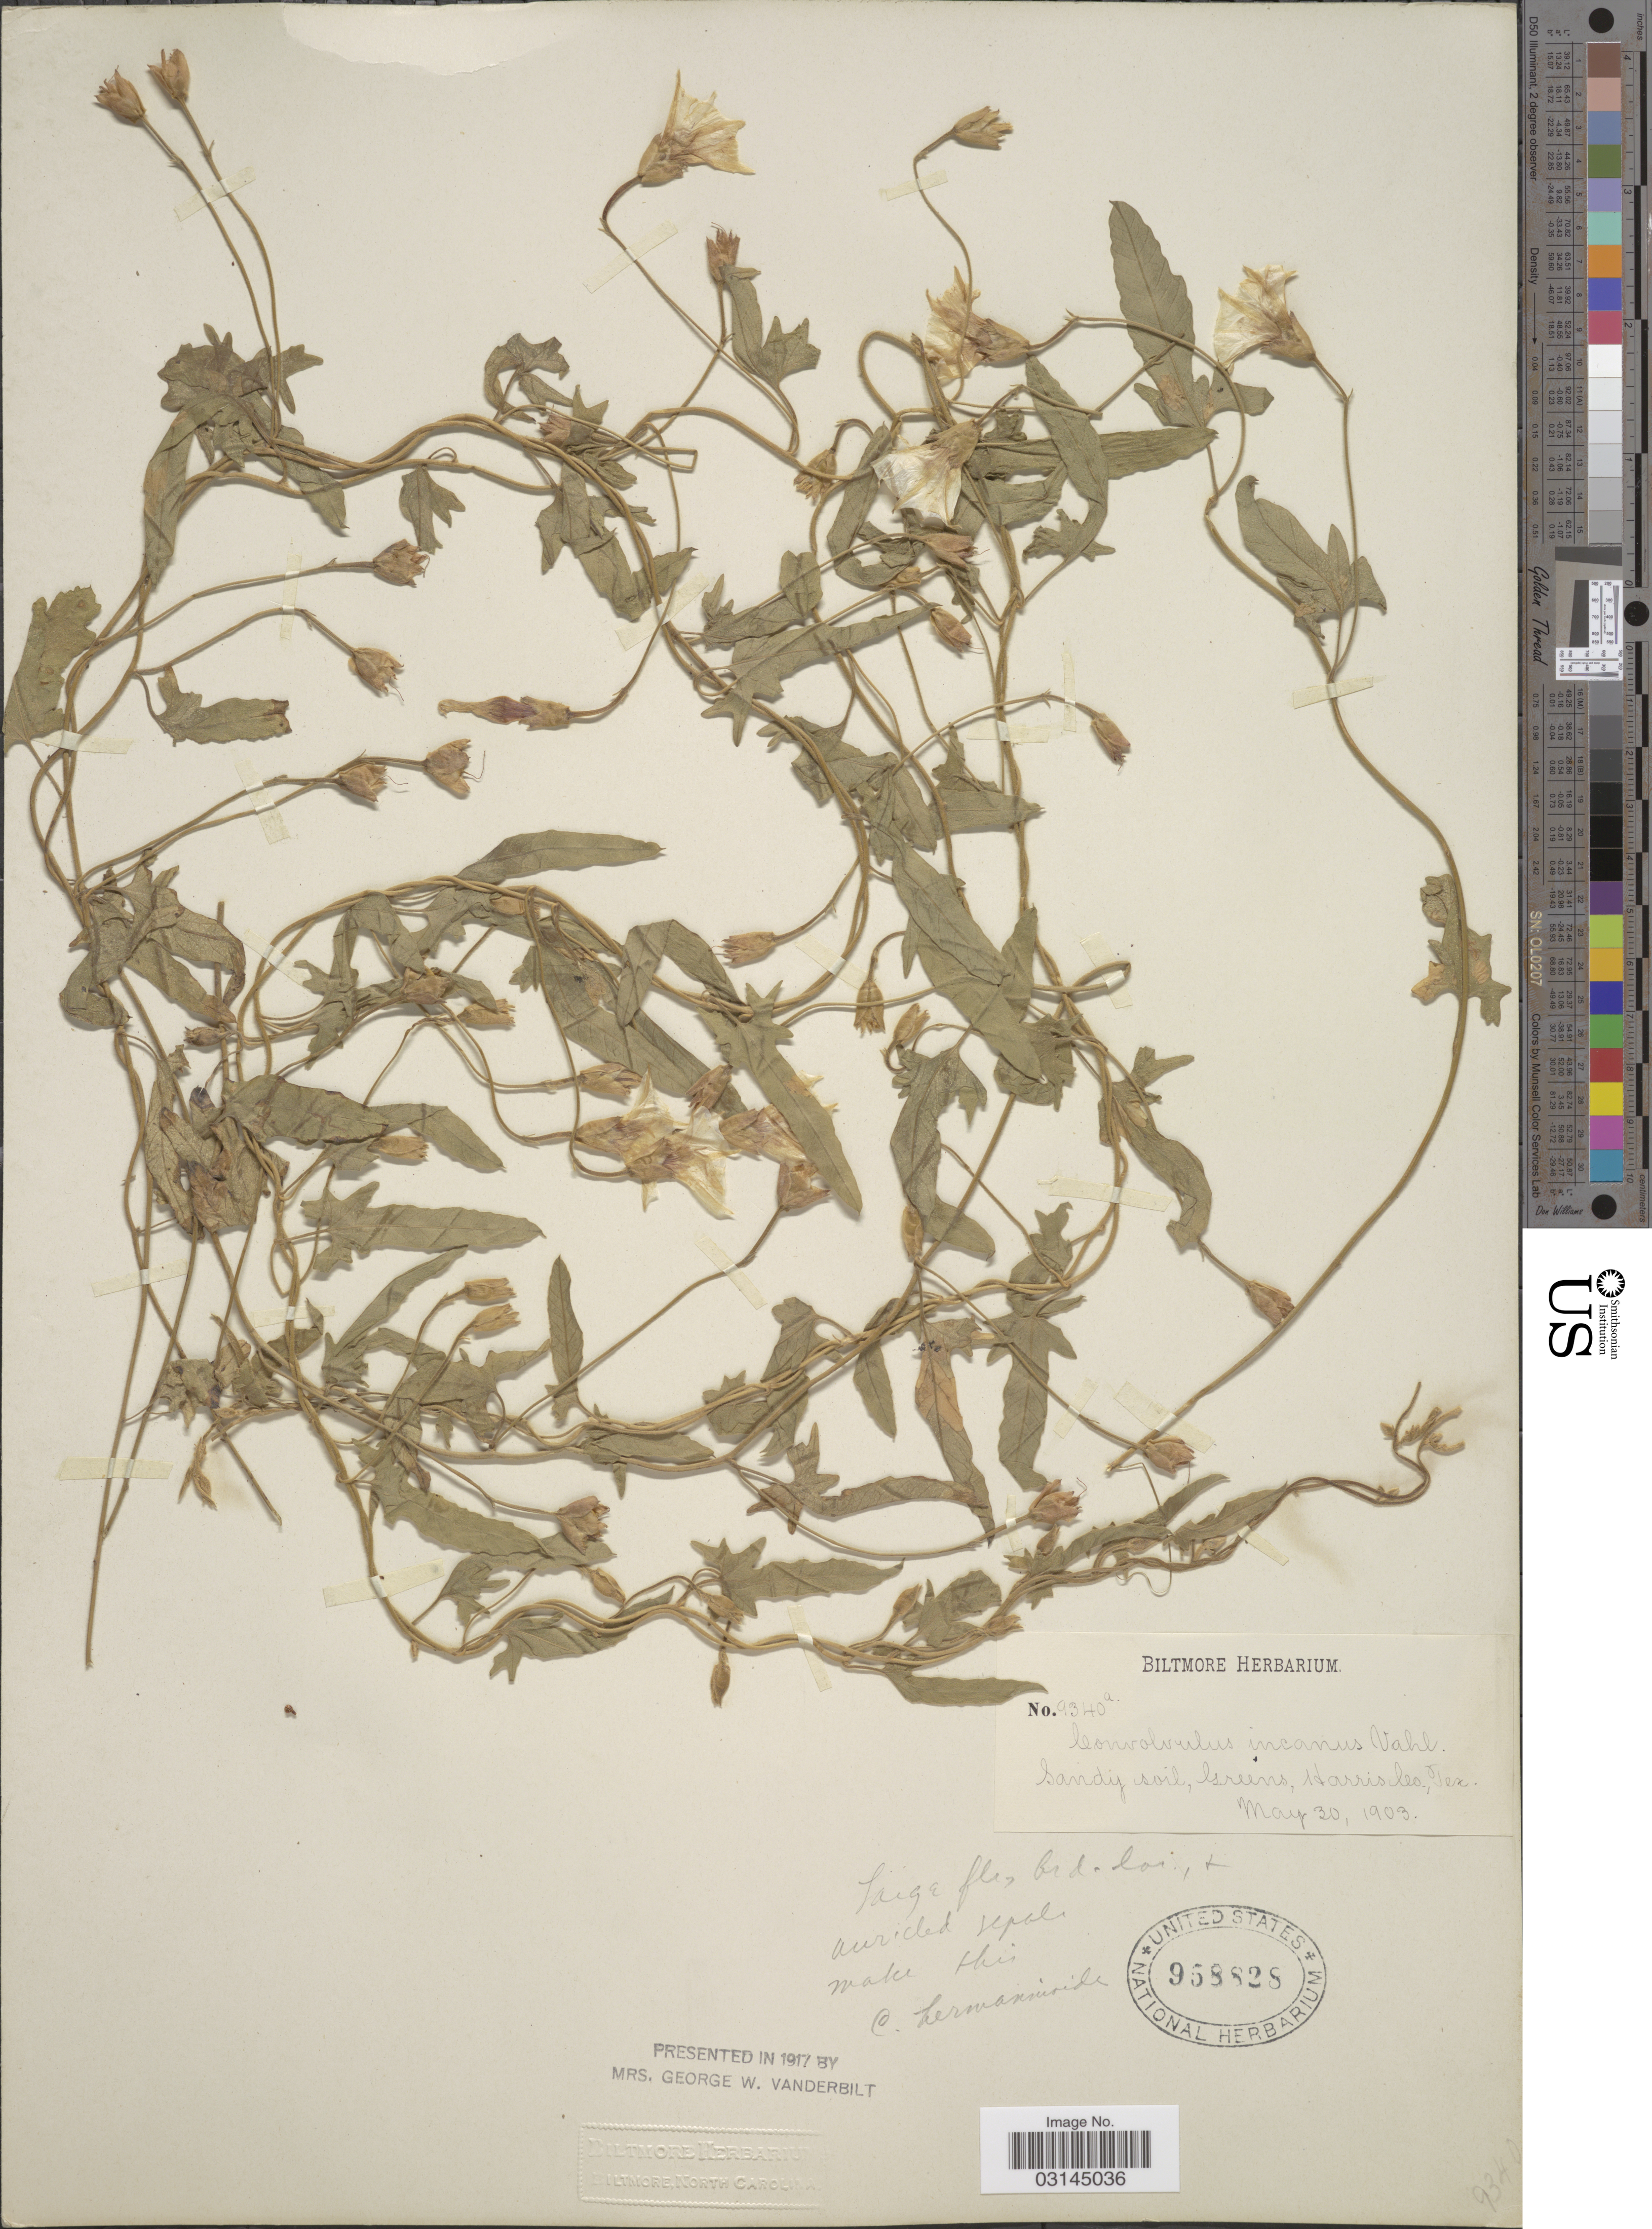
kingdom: Plantae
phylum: Tracheophyta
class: Magnoliopsida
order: Solanales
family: Convolvulaceae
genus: Convolvulus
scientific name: Convolvulus incanus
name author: Vahl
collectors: ex herb. Biltmore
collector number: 9340a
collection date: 1903-05-30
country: United States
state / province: Texas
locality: Greens, Harris Co., Tex.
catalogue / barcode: US 958828